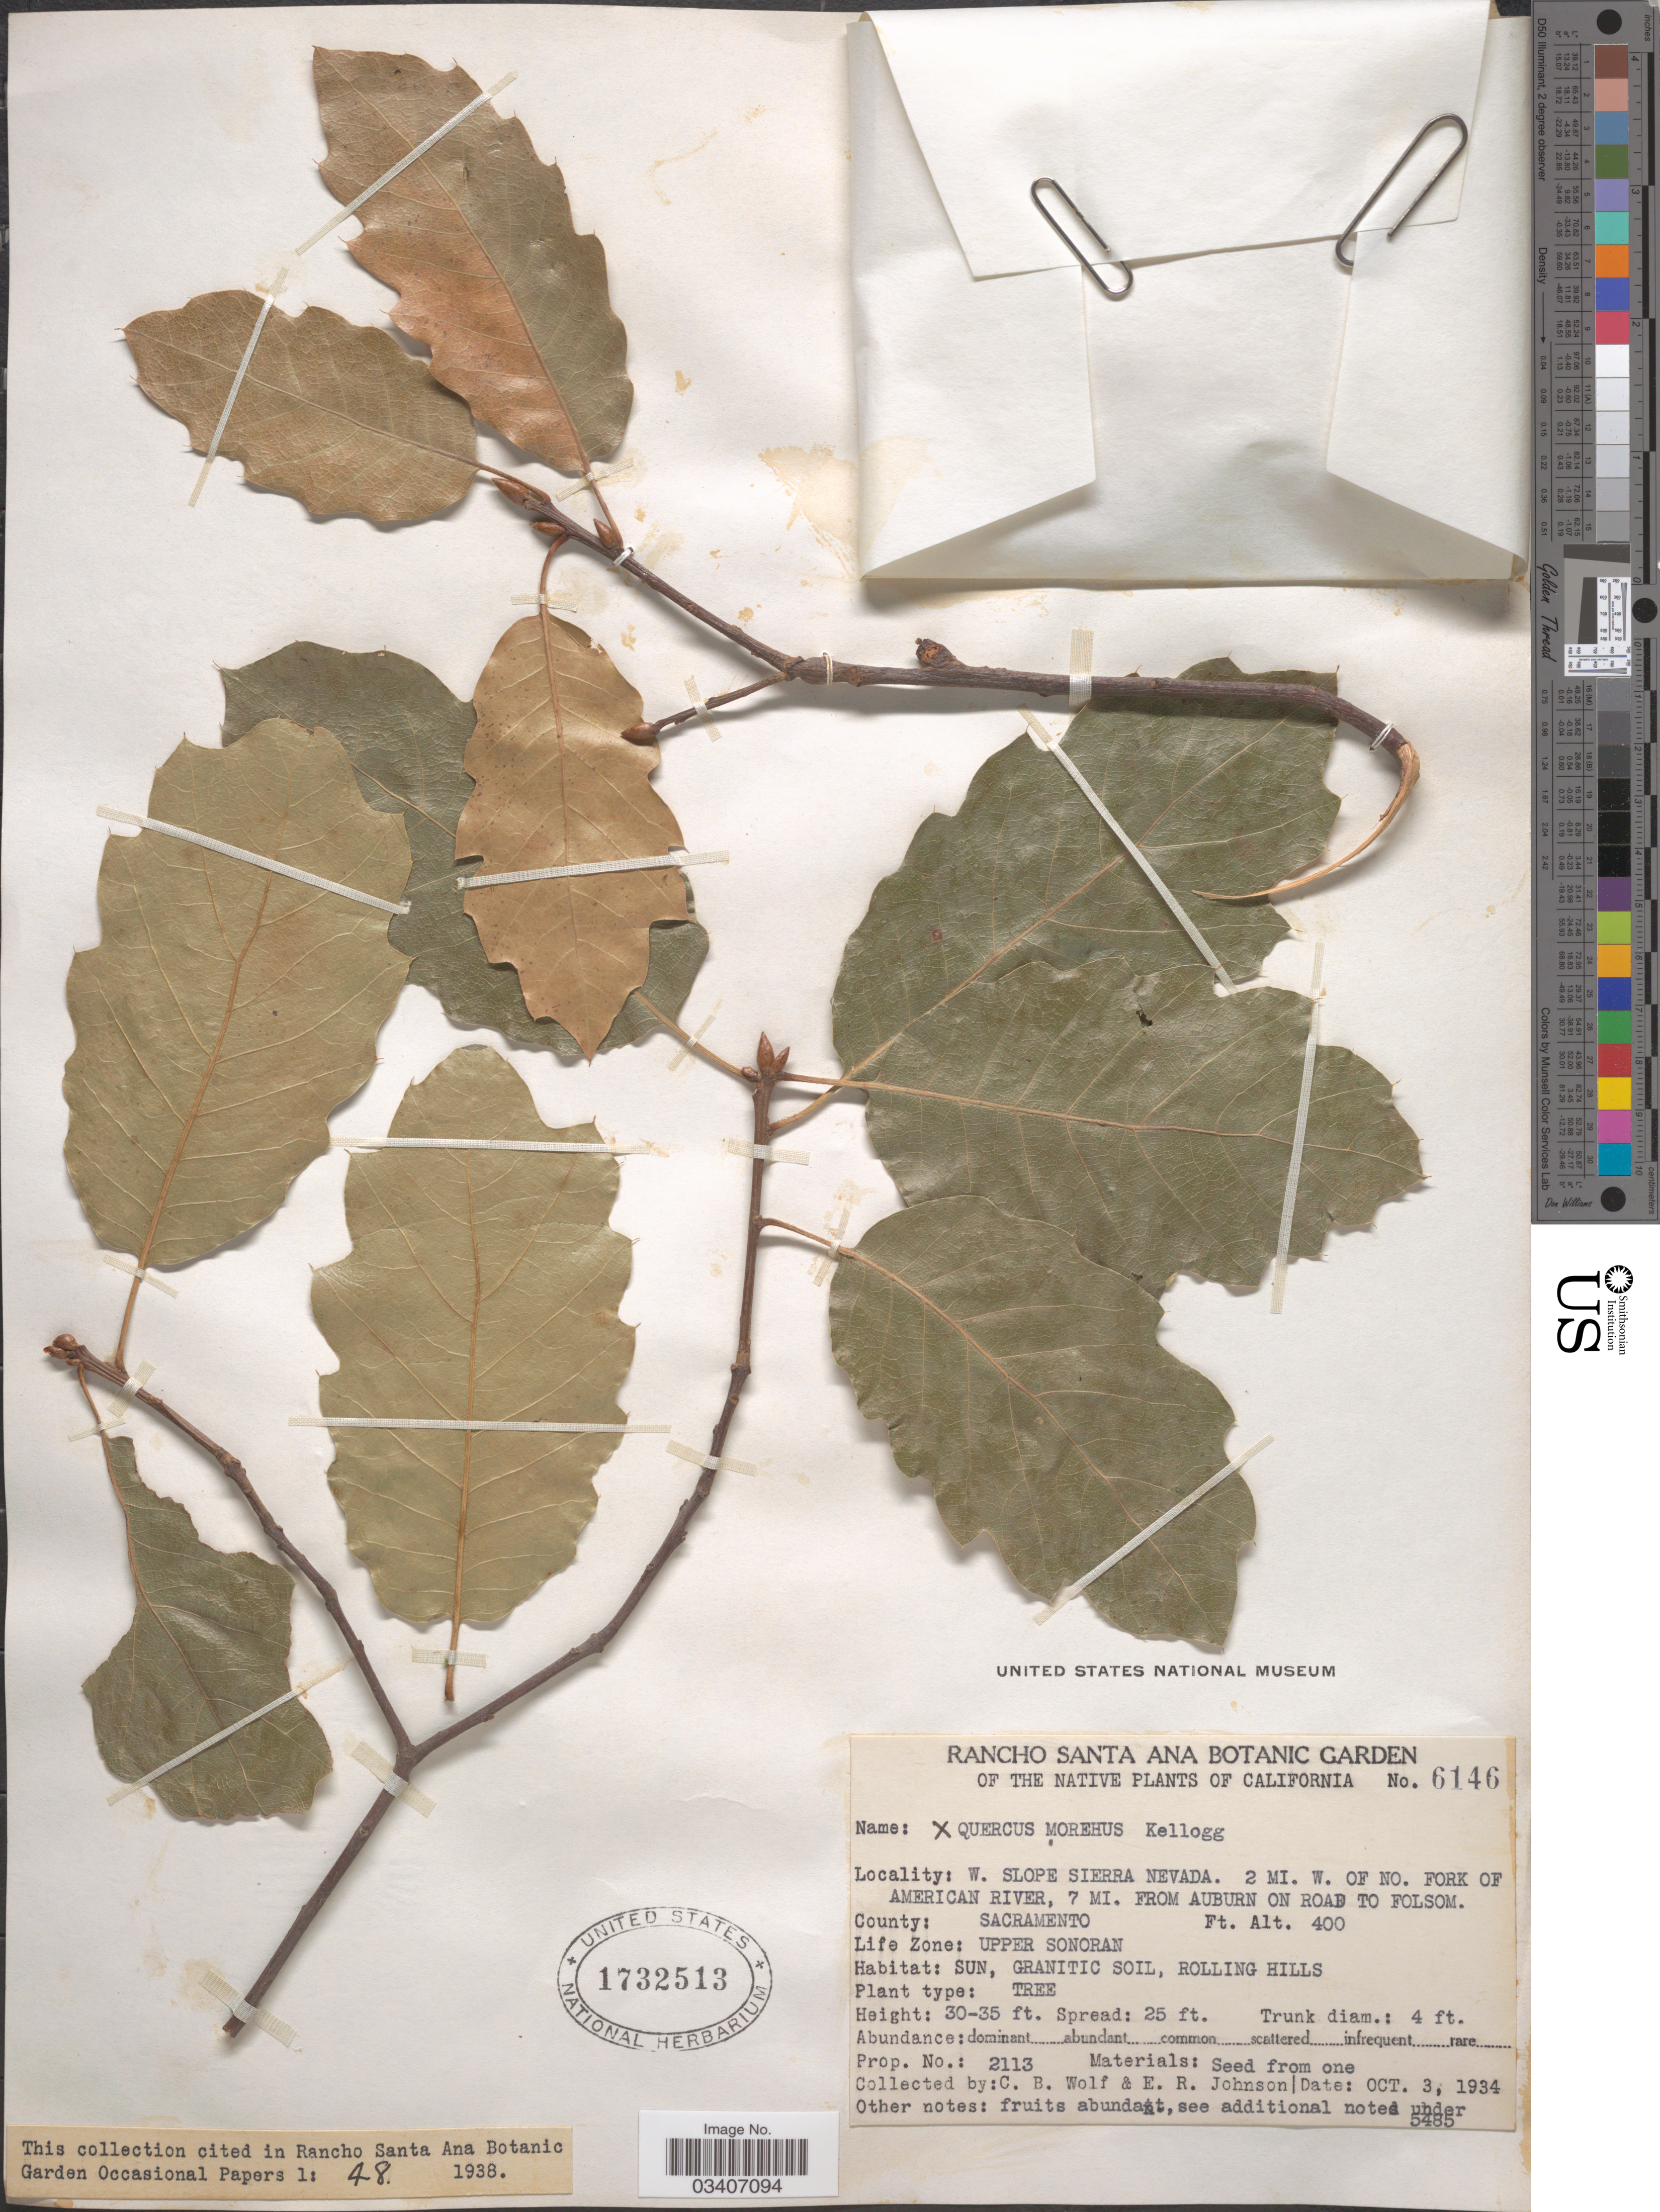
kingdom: Plantae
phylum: Tracheophyta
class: Magnoliopsida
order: Fagales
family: Fagaceae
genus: Quercus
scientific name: Quercus x moreha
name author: Kellogg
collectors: C. B. Wolf & E. R. Johnson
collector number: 6146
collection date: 1934-10-03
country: United States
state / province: California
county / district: Sacramento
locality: W. slope Sierra Nevada. 2 mi. W. of NO. Fork of American River, 7 mi. from Auburn on road to Folsom. County: Sacramento. Life Zone: Upper Sonoran.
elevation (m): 122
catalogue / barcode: US 1732513